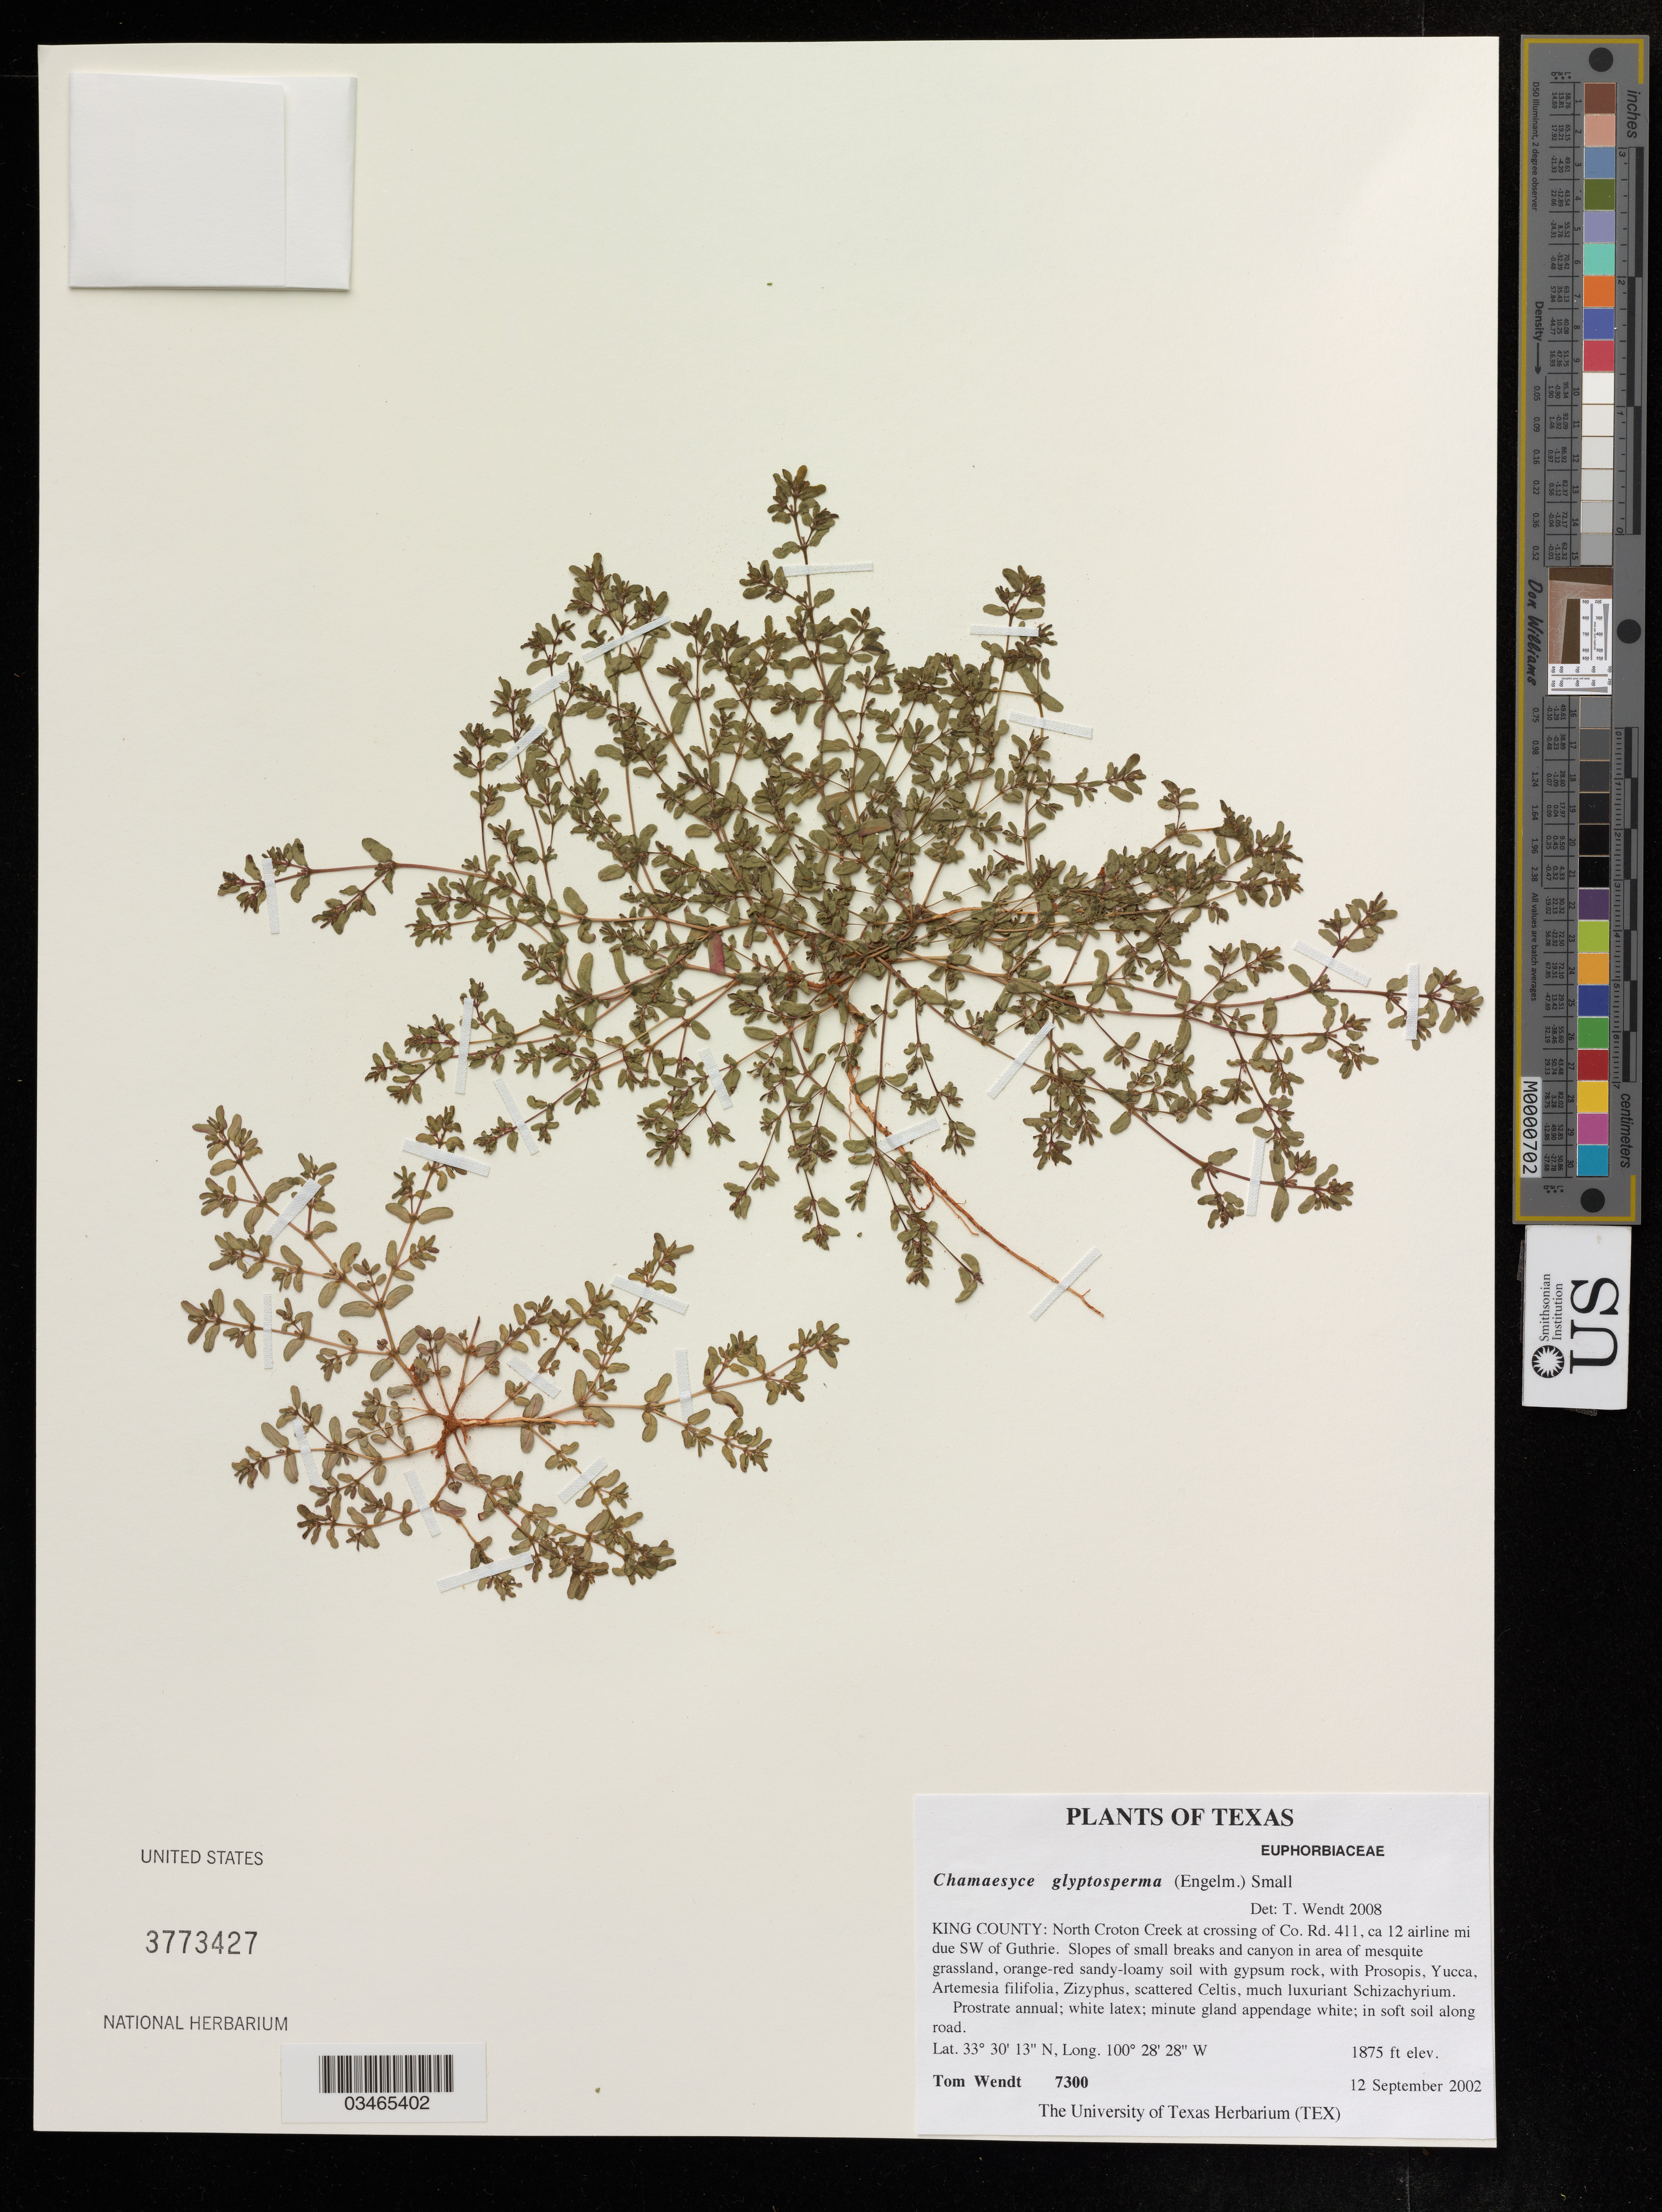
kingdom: Plantae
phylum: Tracheophyta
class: Magnoliopsida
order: Malpighiales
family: Euphorbiaceae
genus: Chamaesyce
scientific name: Chamaesyce glyptosperma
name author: (Engelm.) Small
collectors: T. Wendt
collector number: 7300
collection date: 2002-09-12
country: United States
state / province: Texas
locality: King County: North Croton Creek at crossing of Co. Rd. 411, ca. 12 airline mi due SW of Guthrie.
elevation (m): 572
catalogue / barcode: US 3773427